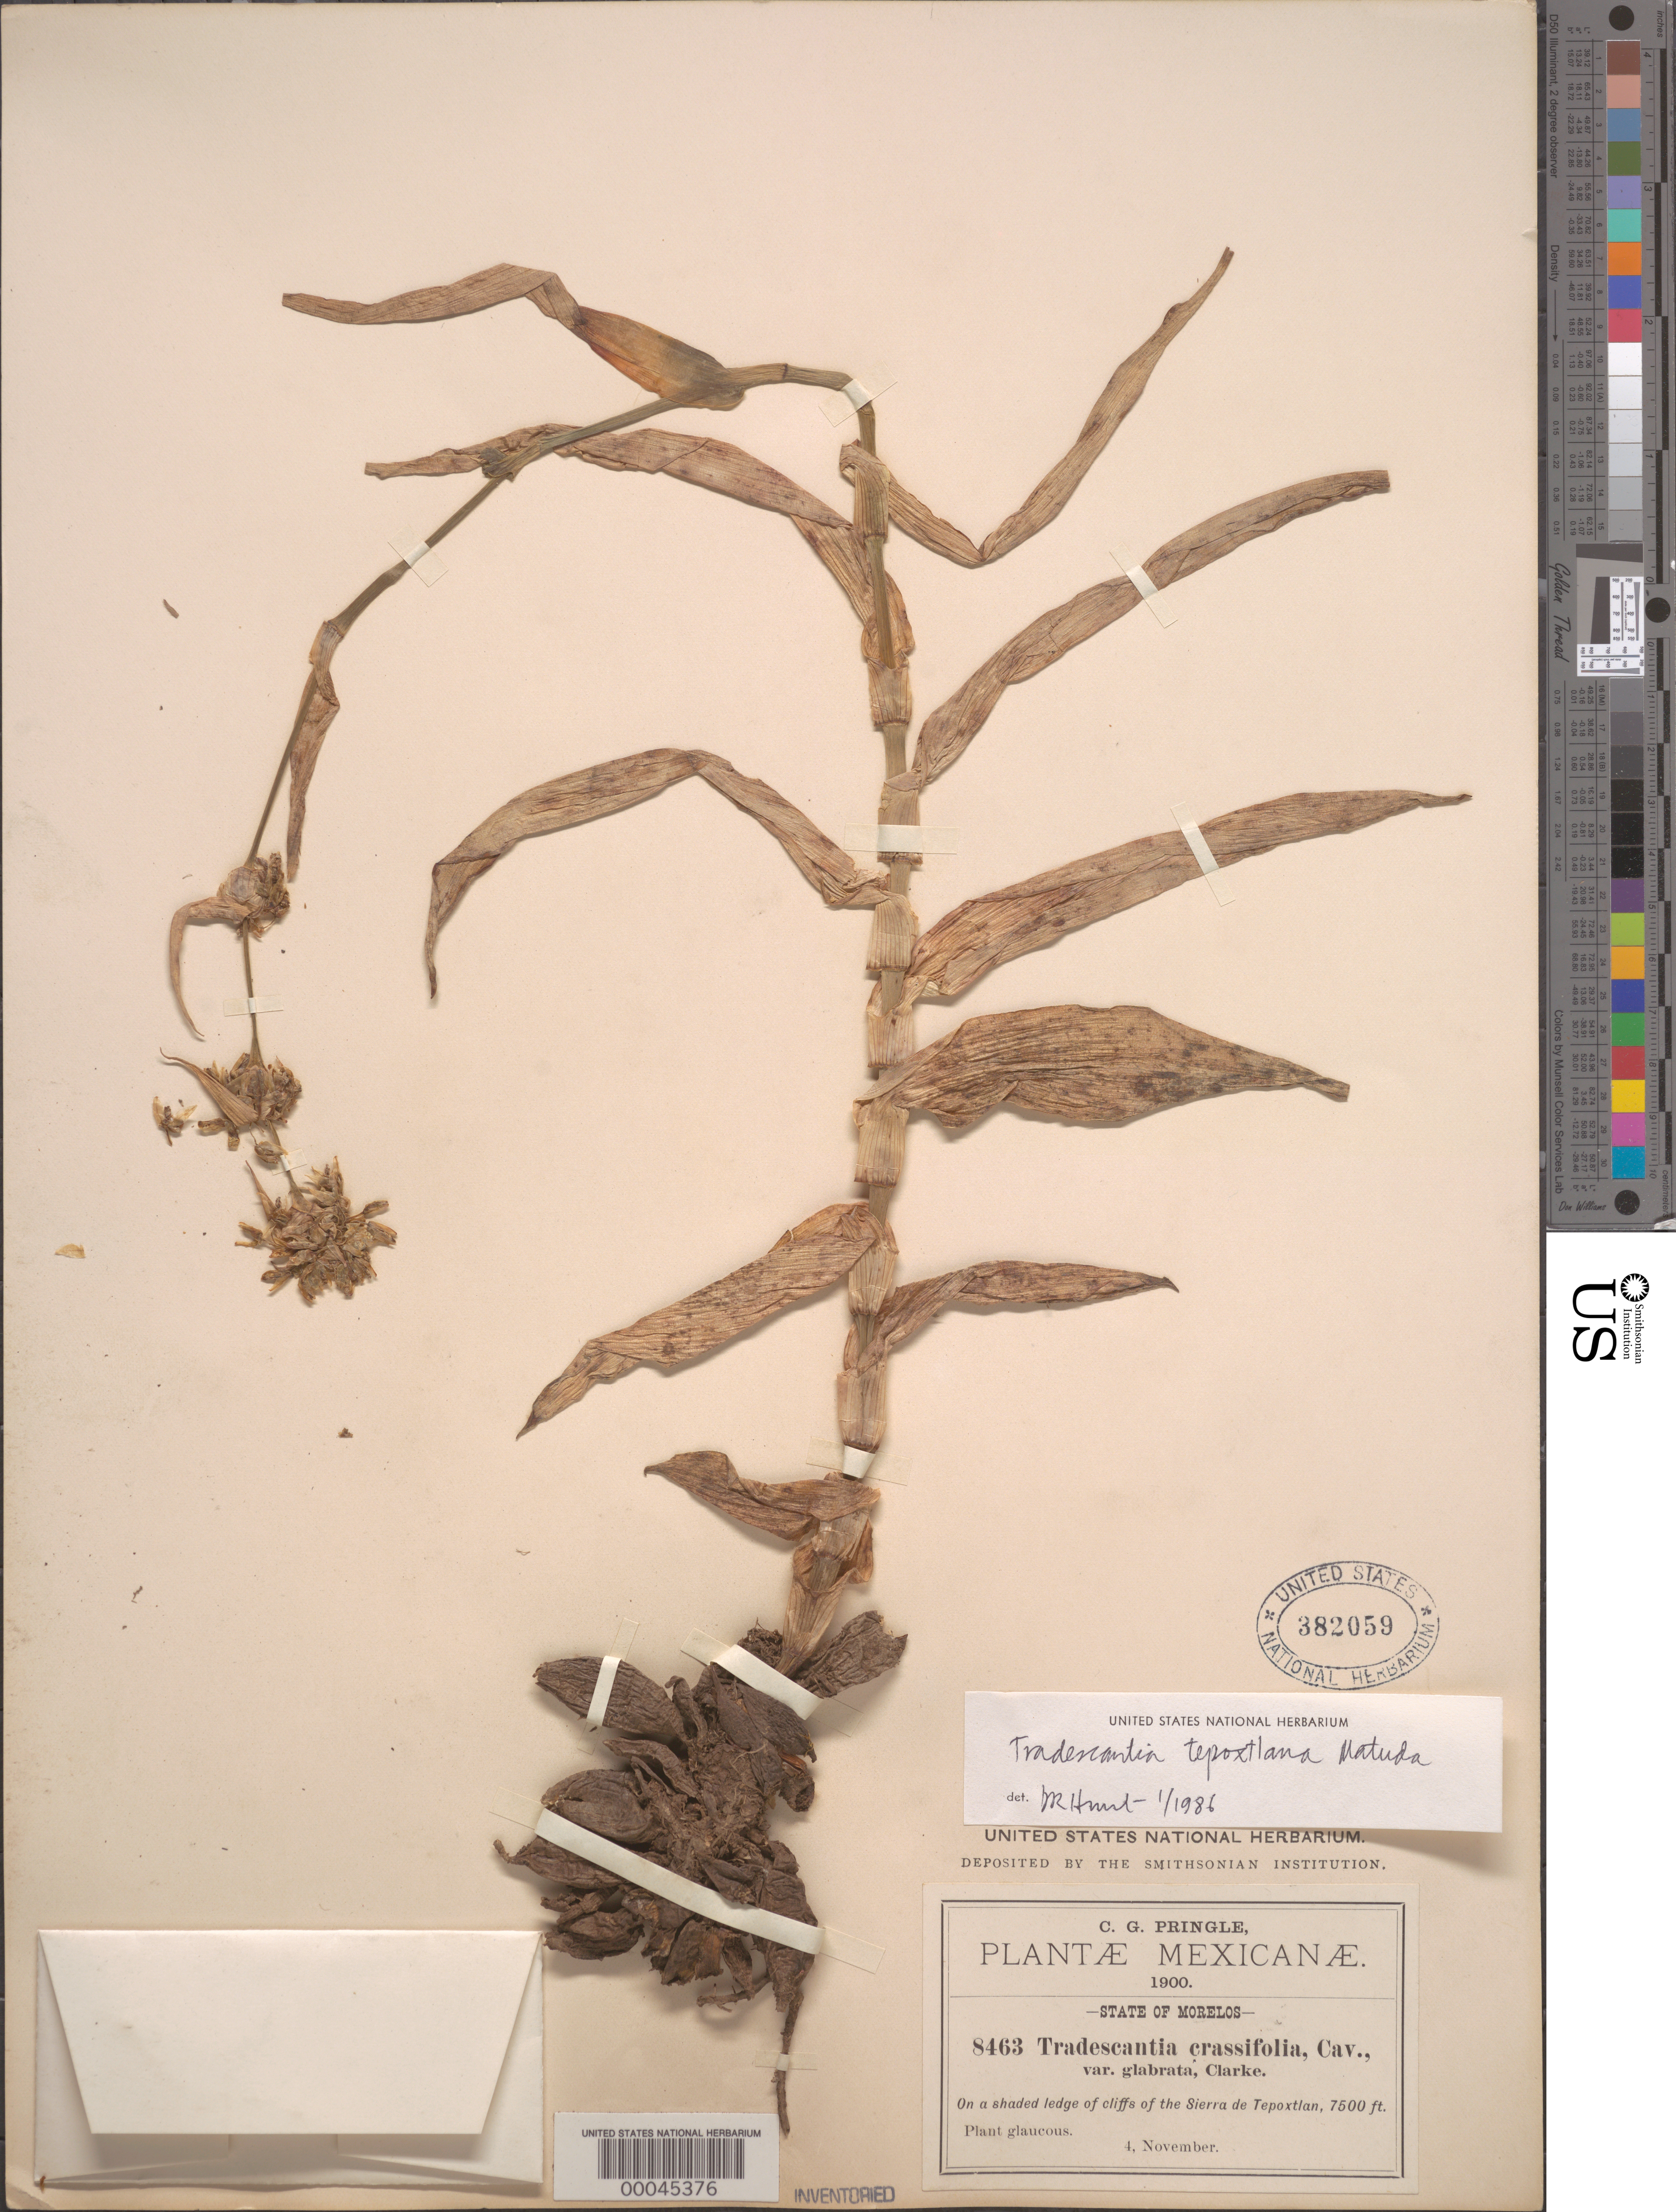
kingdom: Plantae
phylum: Tracheophyta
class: Liliopsida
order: Commelinales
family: Commelinaceae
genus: Tradescantia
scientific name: Tradescantia tepoxtlana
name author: Matuda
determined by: Hunt, D. R.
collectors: C. G. Pringle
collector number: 8463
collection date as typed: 04 Nov 1900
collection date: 1900-11-04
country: Mexico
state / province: Morelos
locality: Sierra de tepoxtlan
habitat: Shaded cliff ledge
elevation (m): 2288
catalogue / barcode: US 382059